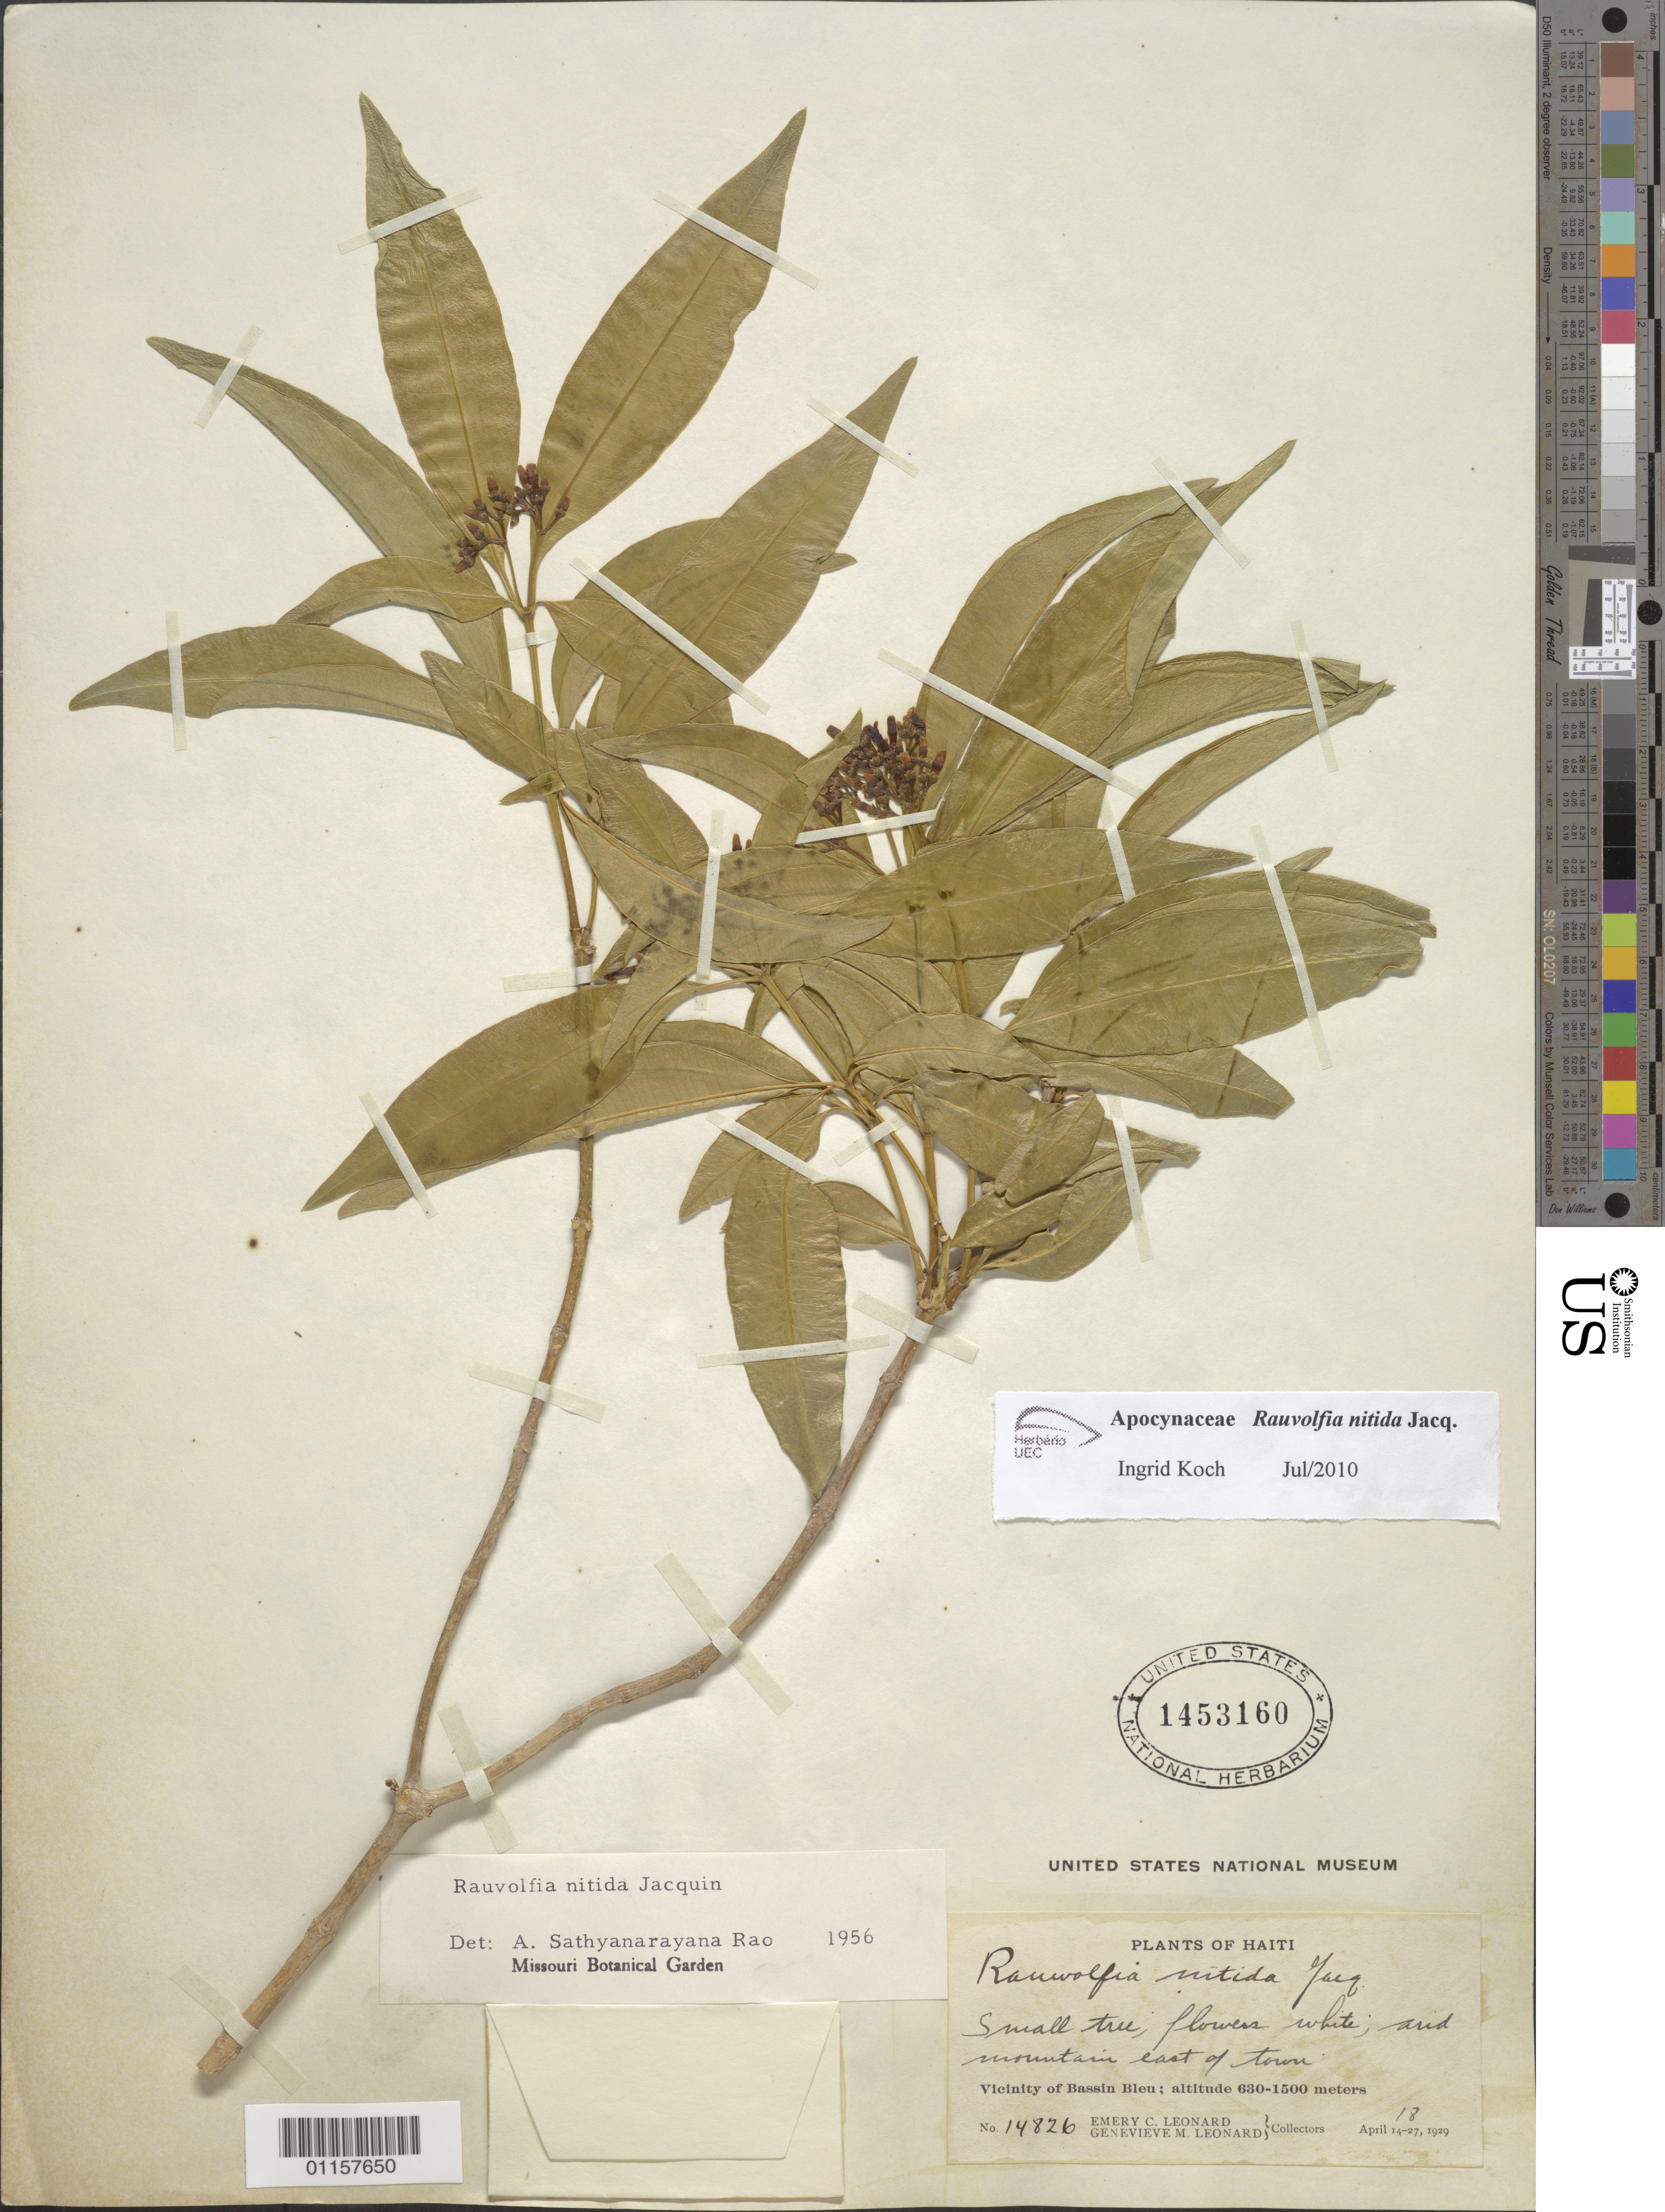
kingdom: Plantae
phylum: Tracheophyta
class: Magnoliopsida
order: Gentianales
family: Apocynaceae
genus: Rauvolfia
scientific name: Rauvolfia nitida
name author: Jacq.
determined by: Koch, I.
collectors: E. C. Leonard & G. M. Leonard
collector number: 14826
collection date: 1929-04-18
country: Haiti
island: Hispaniola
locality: Bassin Bleu, mountain E of town.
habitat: Arid mountain.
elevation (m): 630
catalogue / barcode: US 1453160